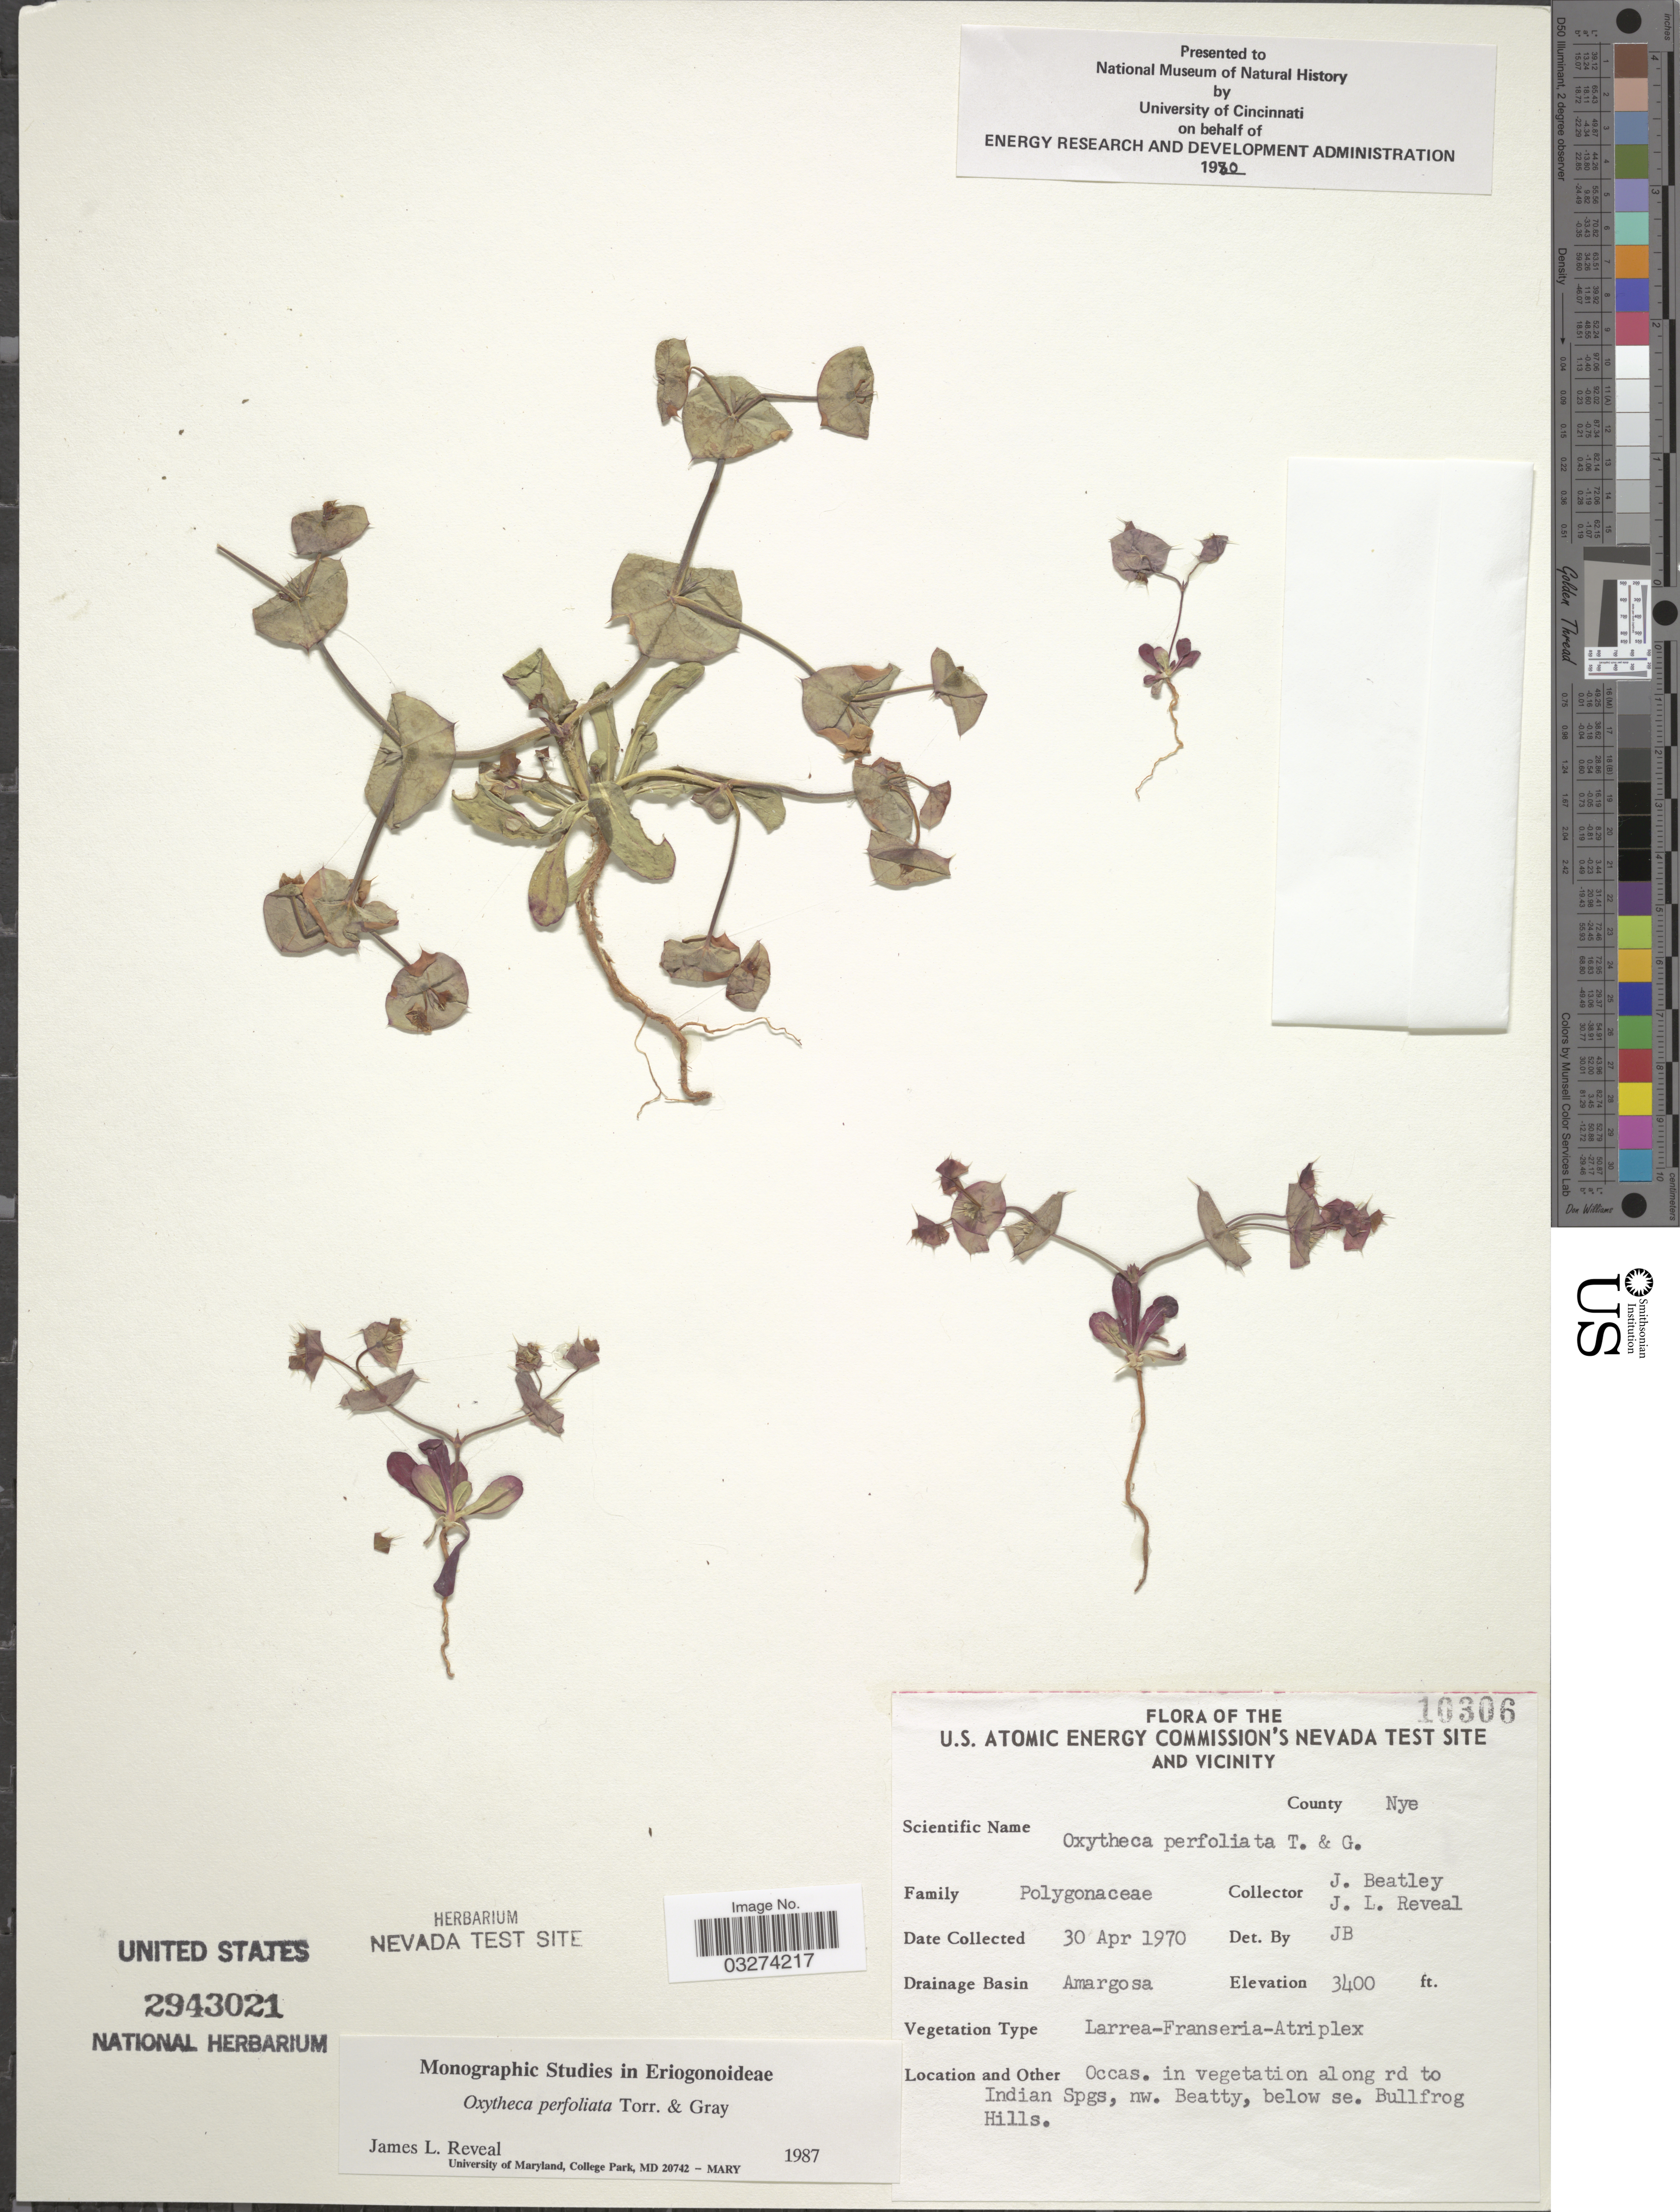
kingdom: Plantae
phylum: Tracheophyta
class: Magnoliopsida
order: Caryophyllales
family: Polygonaceae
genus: Oxytheca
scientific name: Oxytheca perfoliata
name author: Torr. & A. Gray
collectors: J. C. Beatley & J. L. Reveal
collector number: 10306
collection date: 1970-04-30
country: United States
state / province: Nevada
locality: U.S. Atomic Energy Commission's Nevada Test Site and Vicinity. County Nye. Drainage Basin Amargosa. Occas. in vegetation along rd to Indian Spgs, nw. Beatty, below se. Bullfrog Hills.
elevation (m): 1036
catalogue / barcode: US 2943021